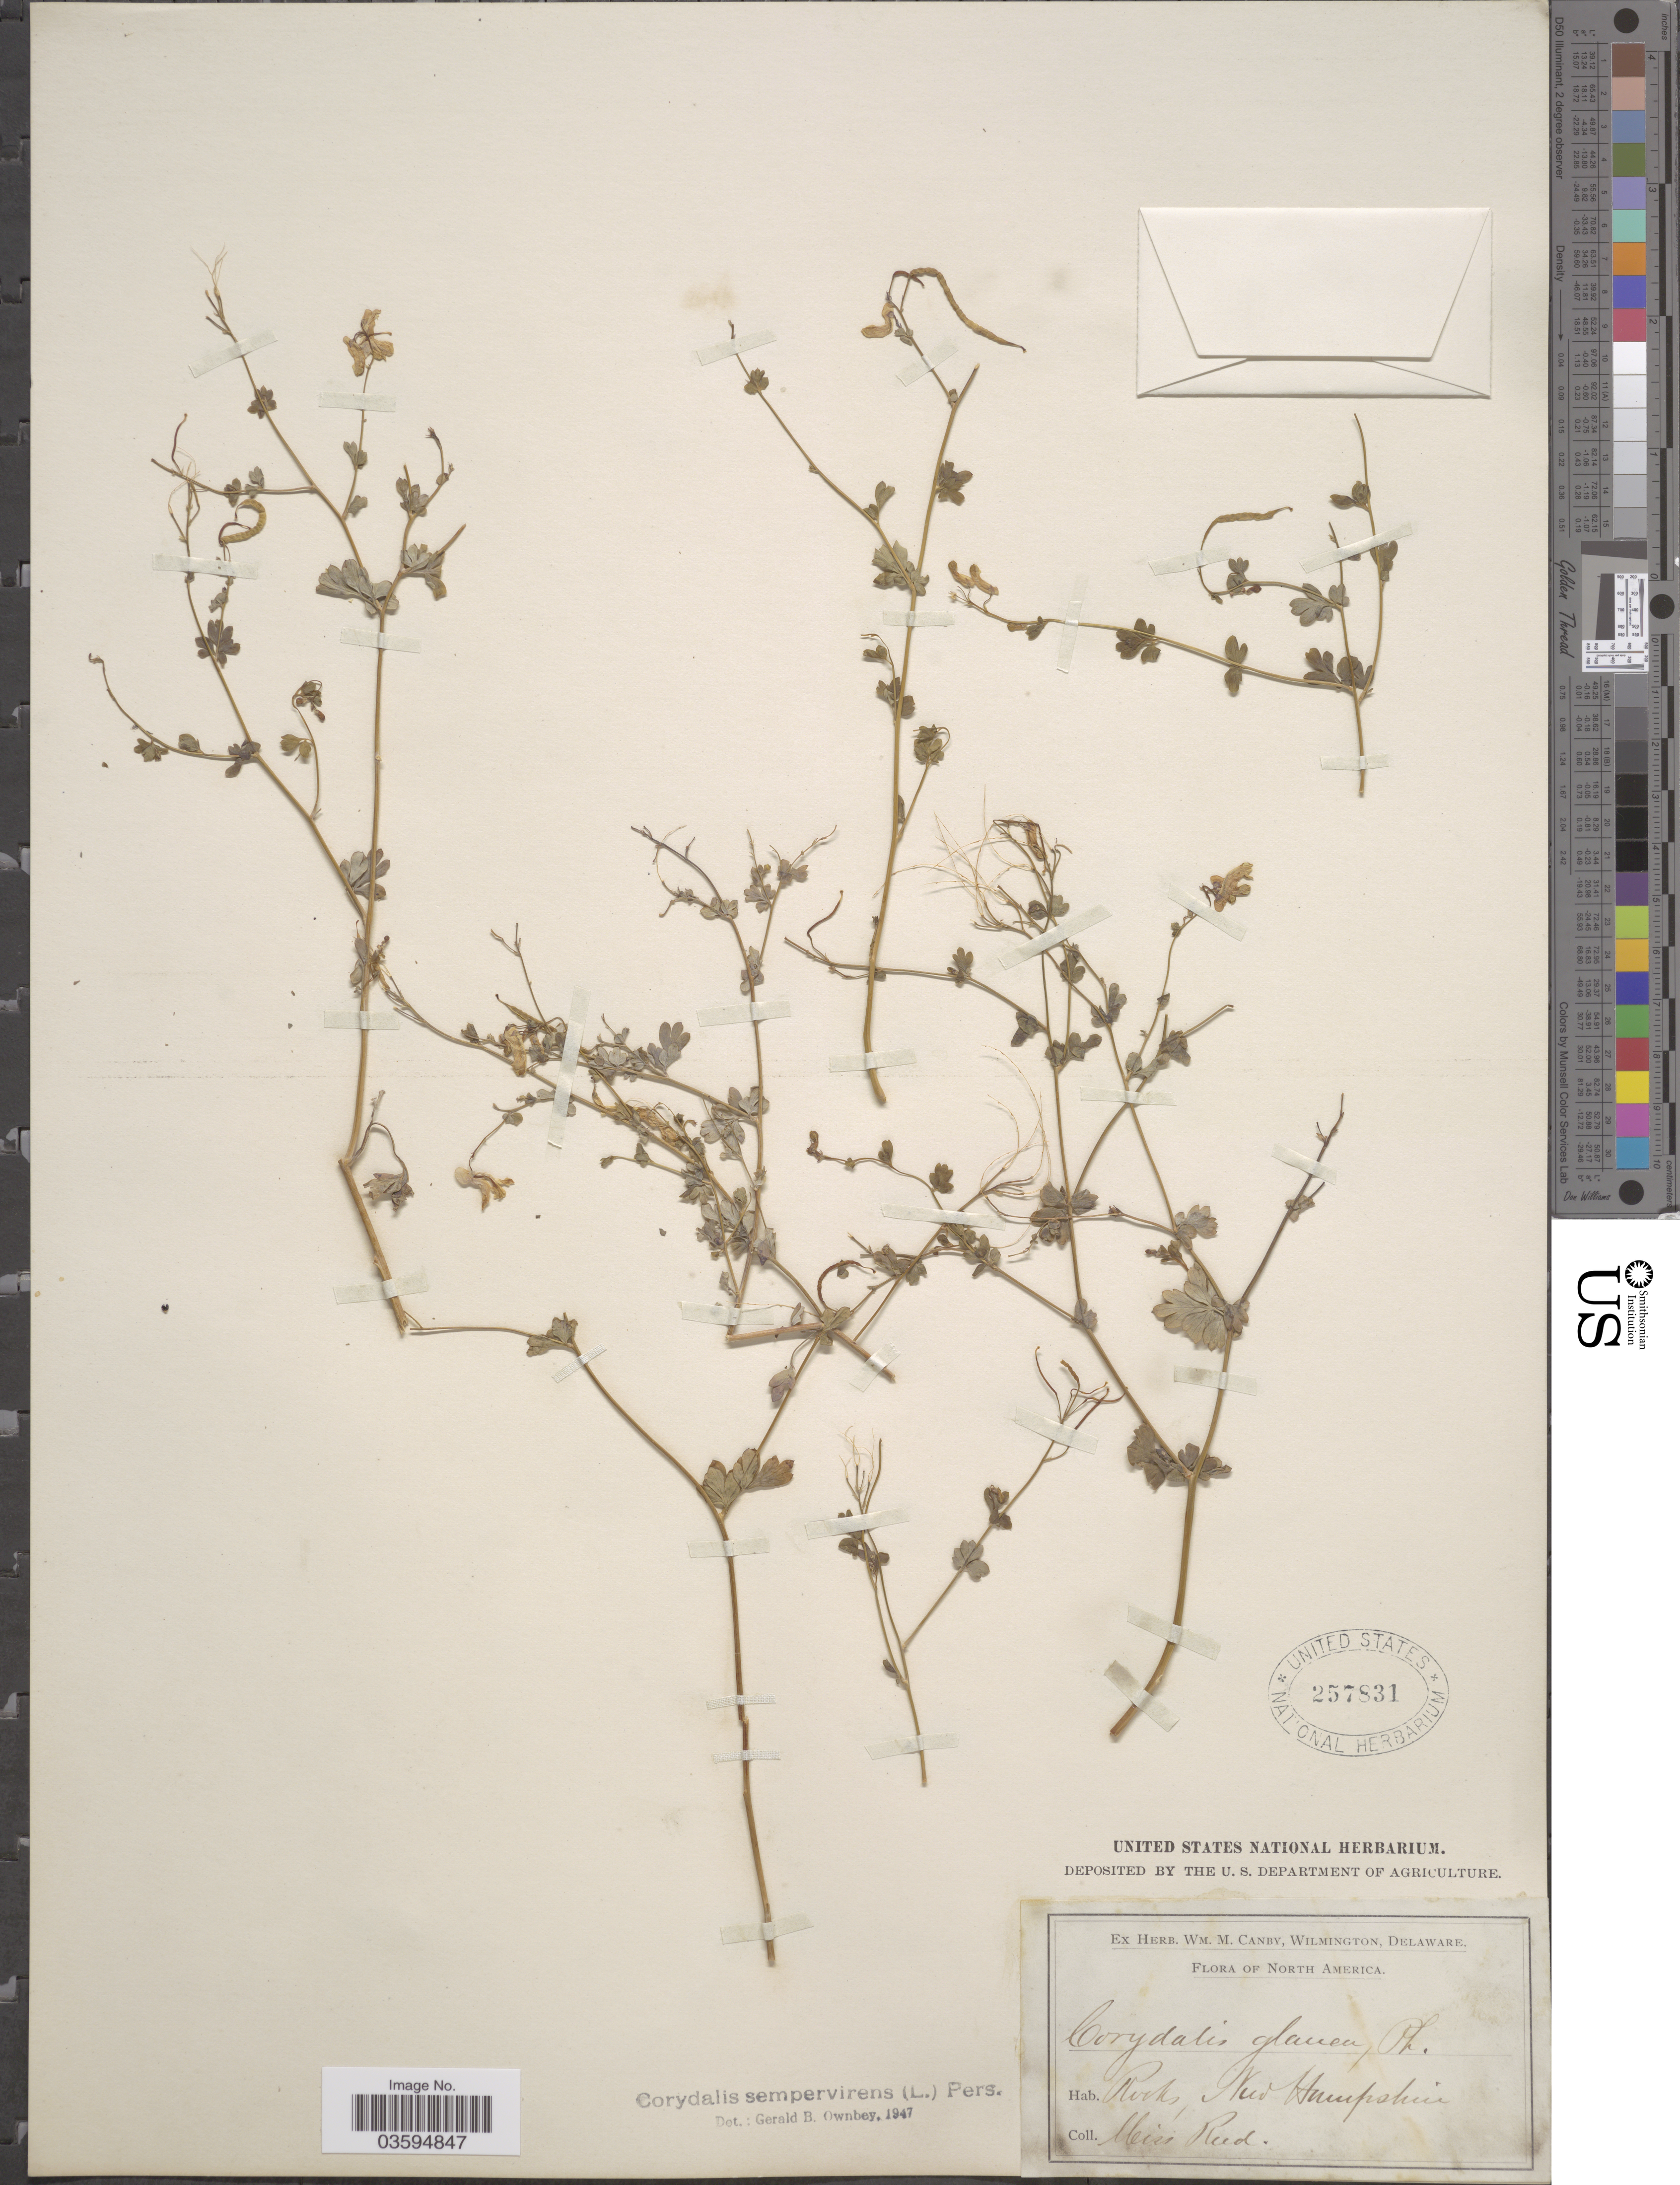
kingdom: Plantae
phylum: Tracheophyta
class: Magnoliopsida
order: Ranunculales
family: Papaveraceae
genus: Capnoides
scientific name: Capnoides sempervirens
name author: (L.) Borkh.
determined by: Strong, M. T., (US), Smithsonian Institution - National Museum of Natural History (UNITED STATES)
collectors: Reed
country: United States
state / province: New Hampshire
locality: Rocks.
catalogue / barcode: US 257831